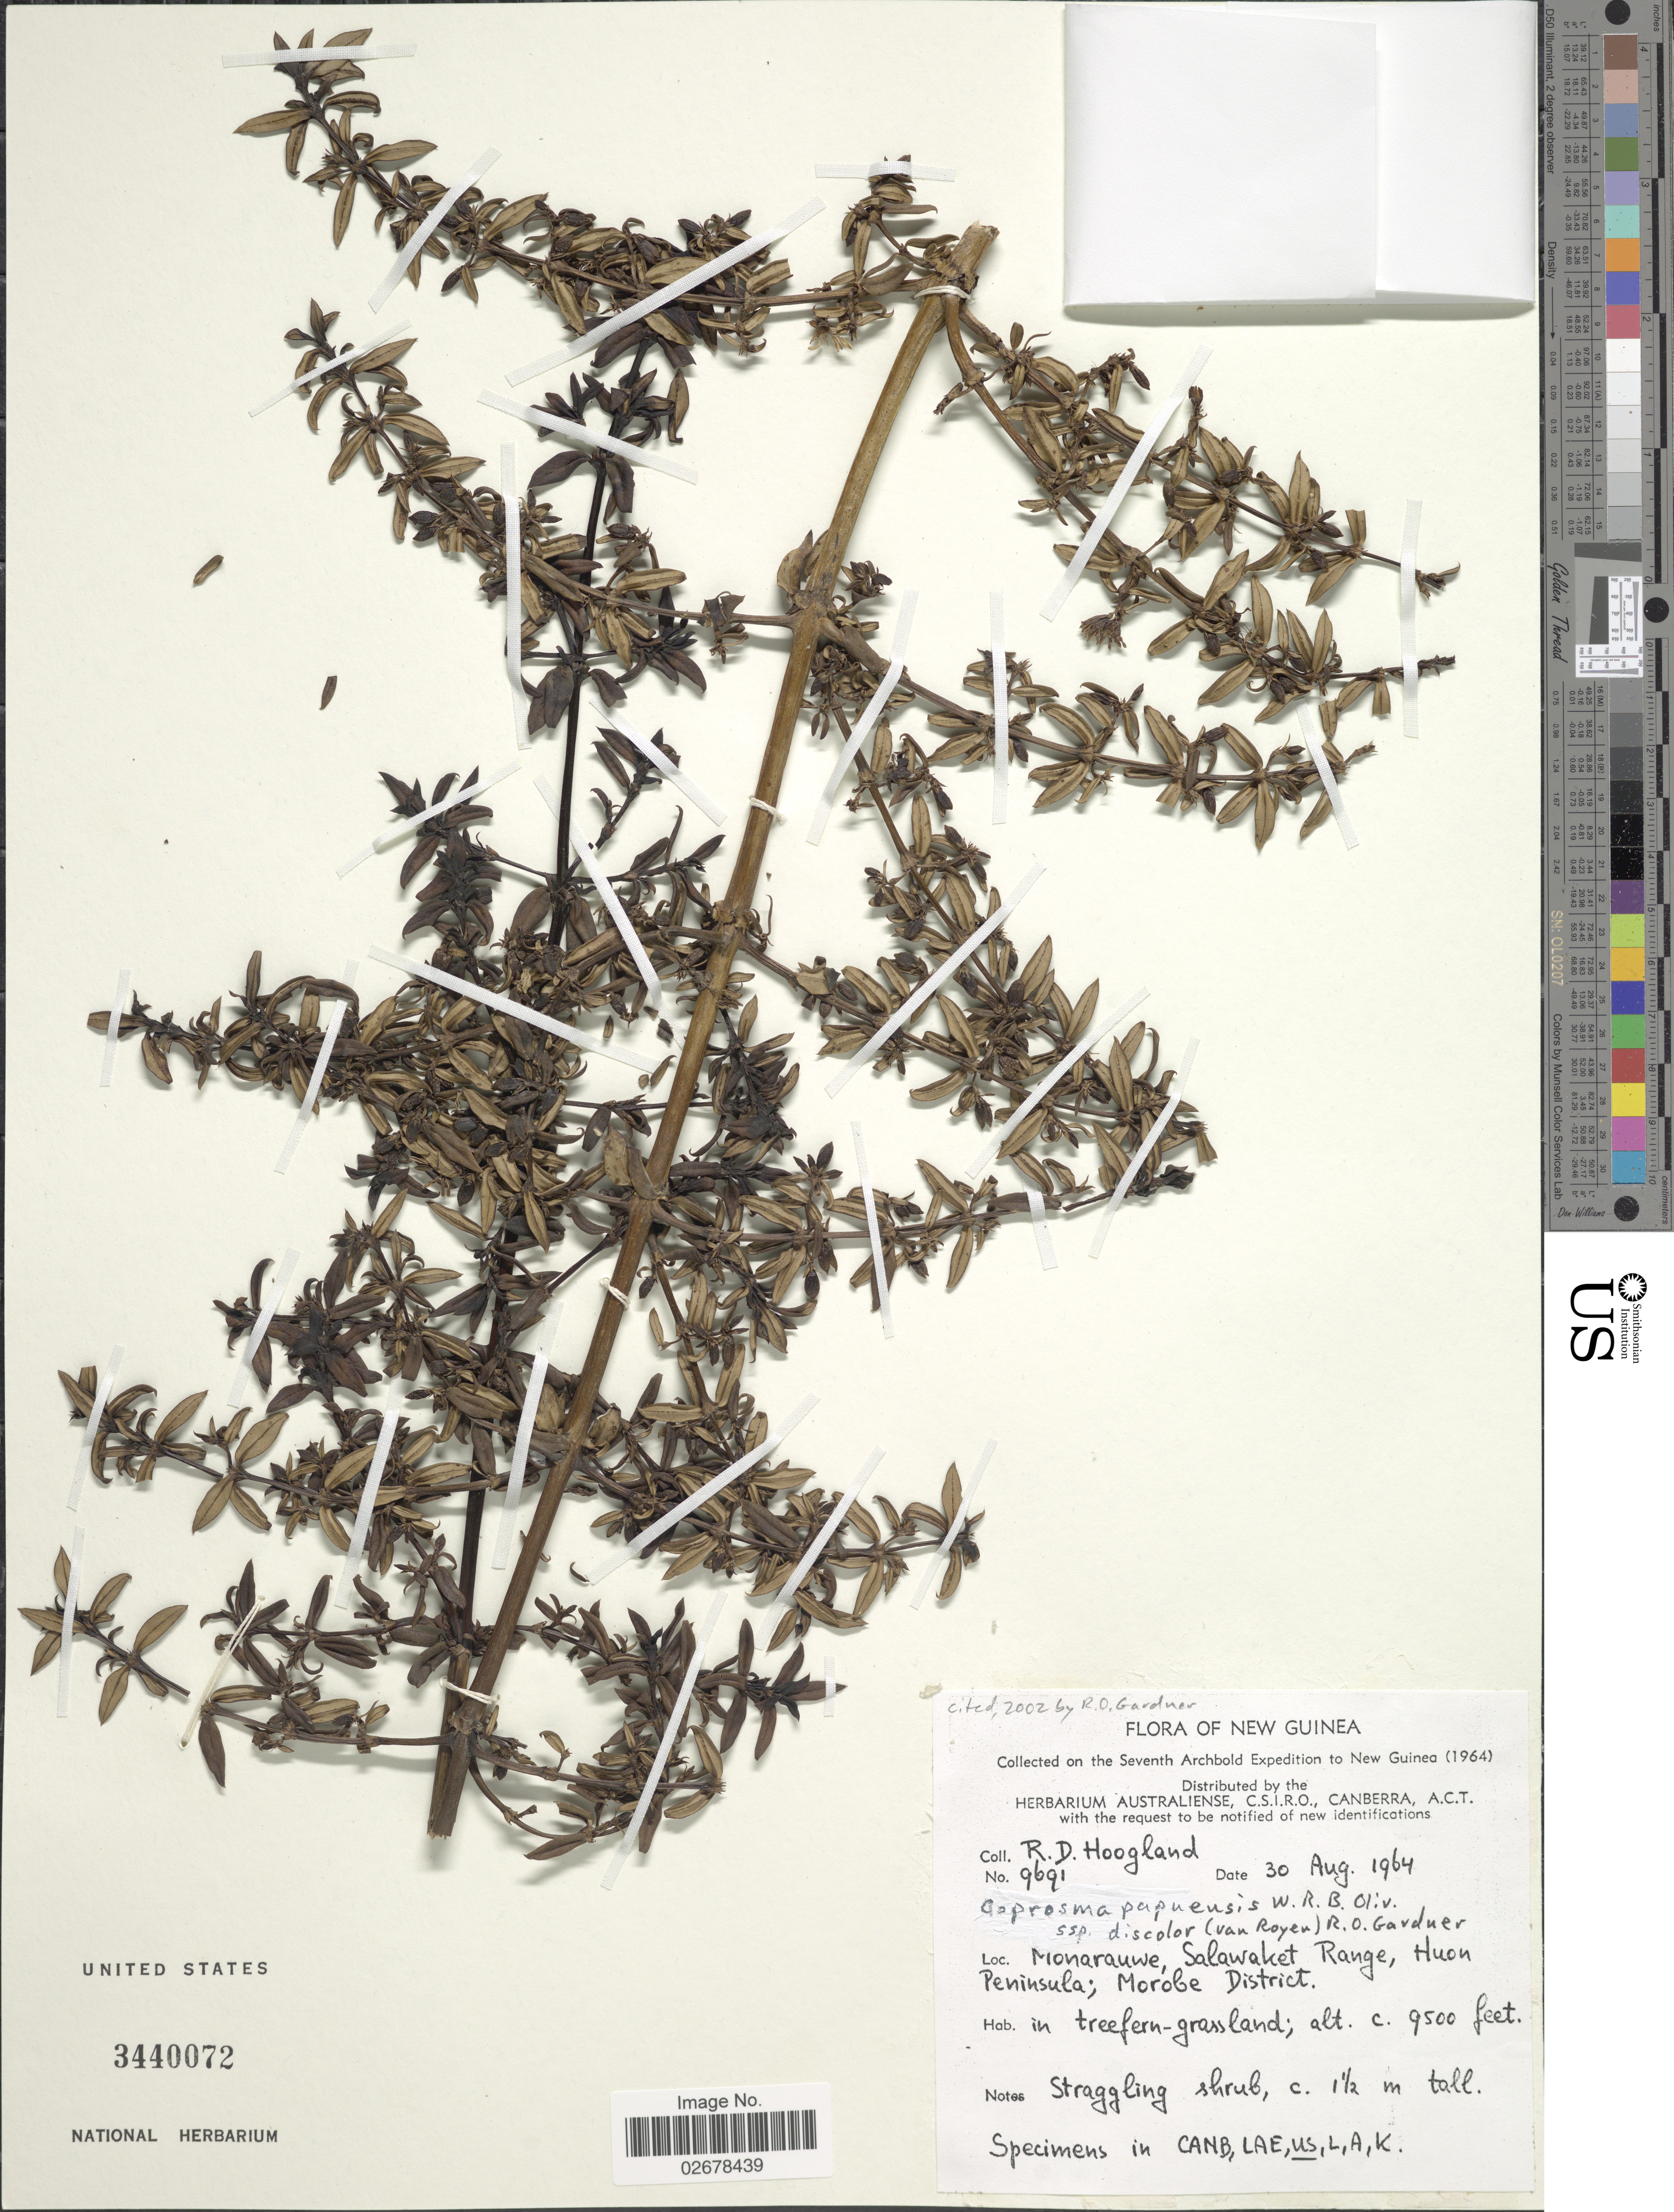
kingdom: Plantae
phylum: Tracheophyta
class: Magnoliopsida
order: Gentianales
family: Rubiaceae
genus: Coprosma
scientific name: Coprosma papuensis subsp. discolor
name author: (P. Royen) R.O. Gardner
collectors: R. D. Hoogland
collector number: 9691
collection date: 1964-08-30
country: Papua New Guinea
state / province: Morobe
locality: New Guinea, Monarauwe, Salawaket Range, Huon Peninsula.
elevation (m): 2896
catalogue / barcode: US 3440072